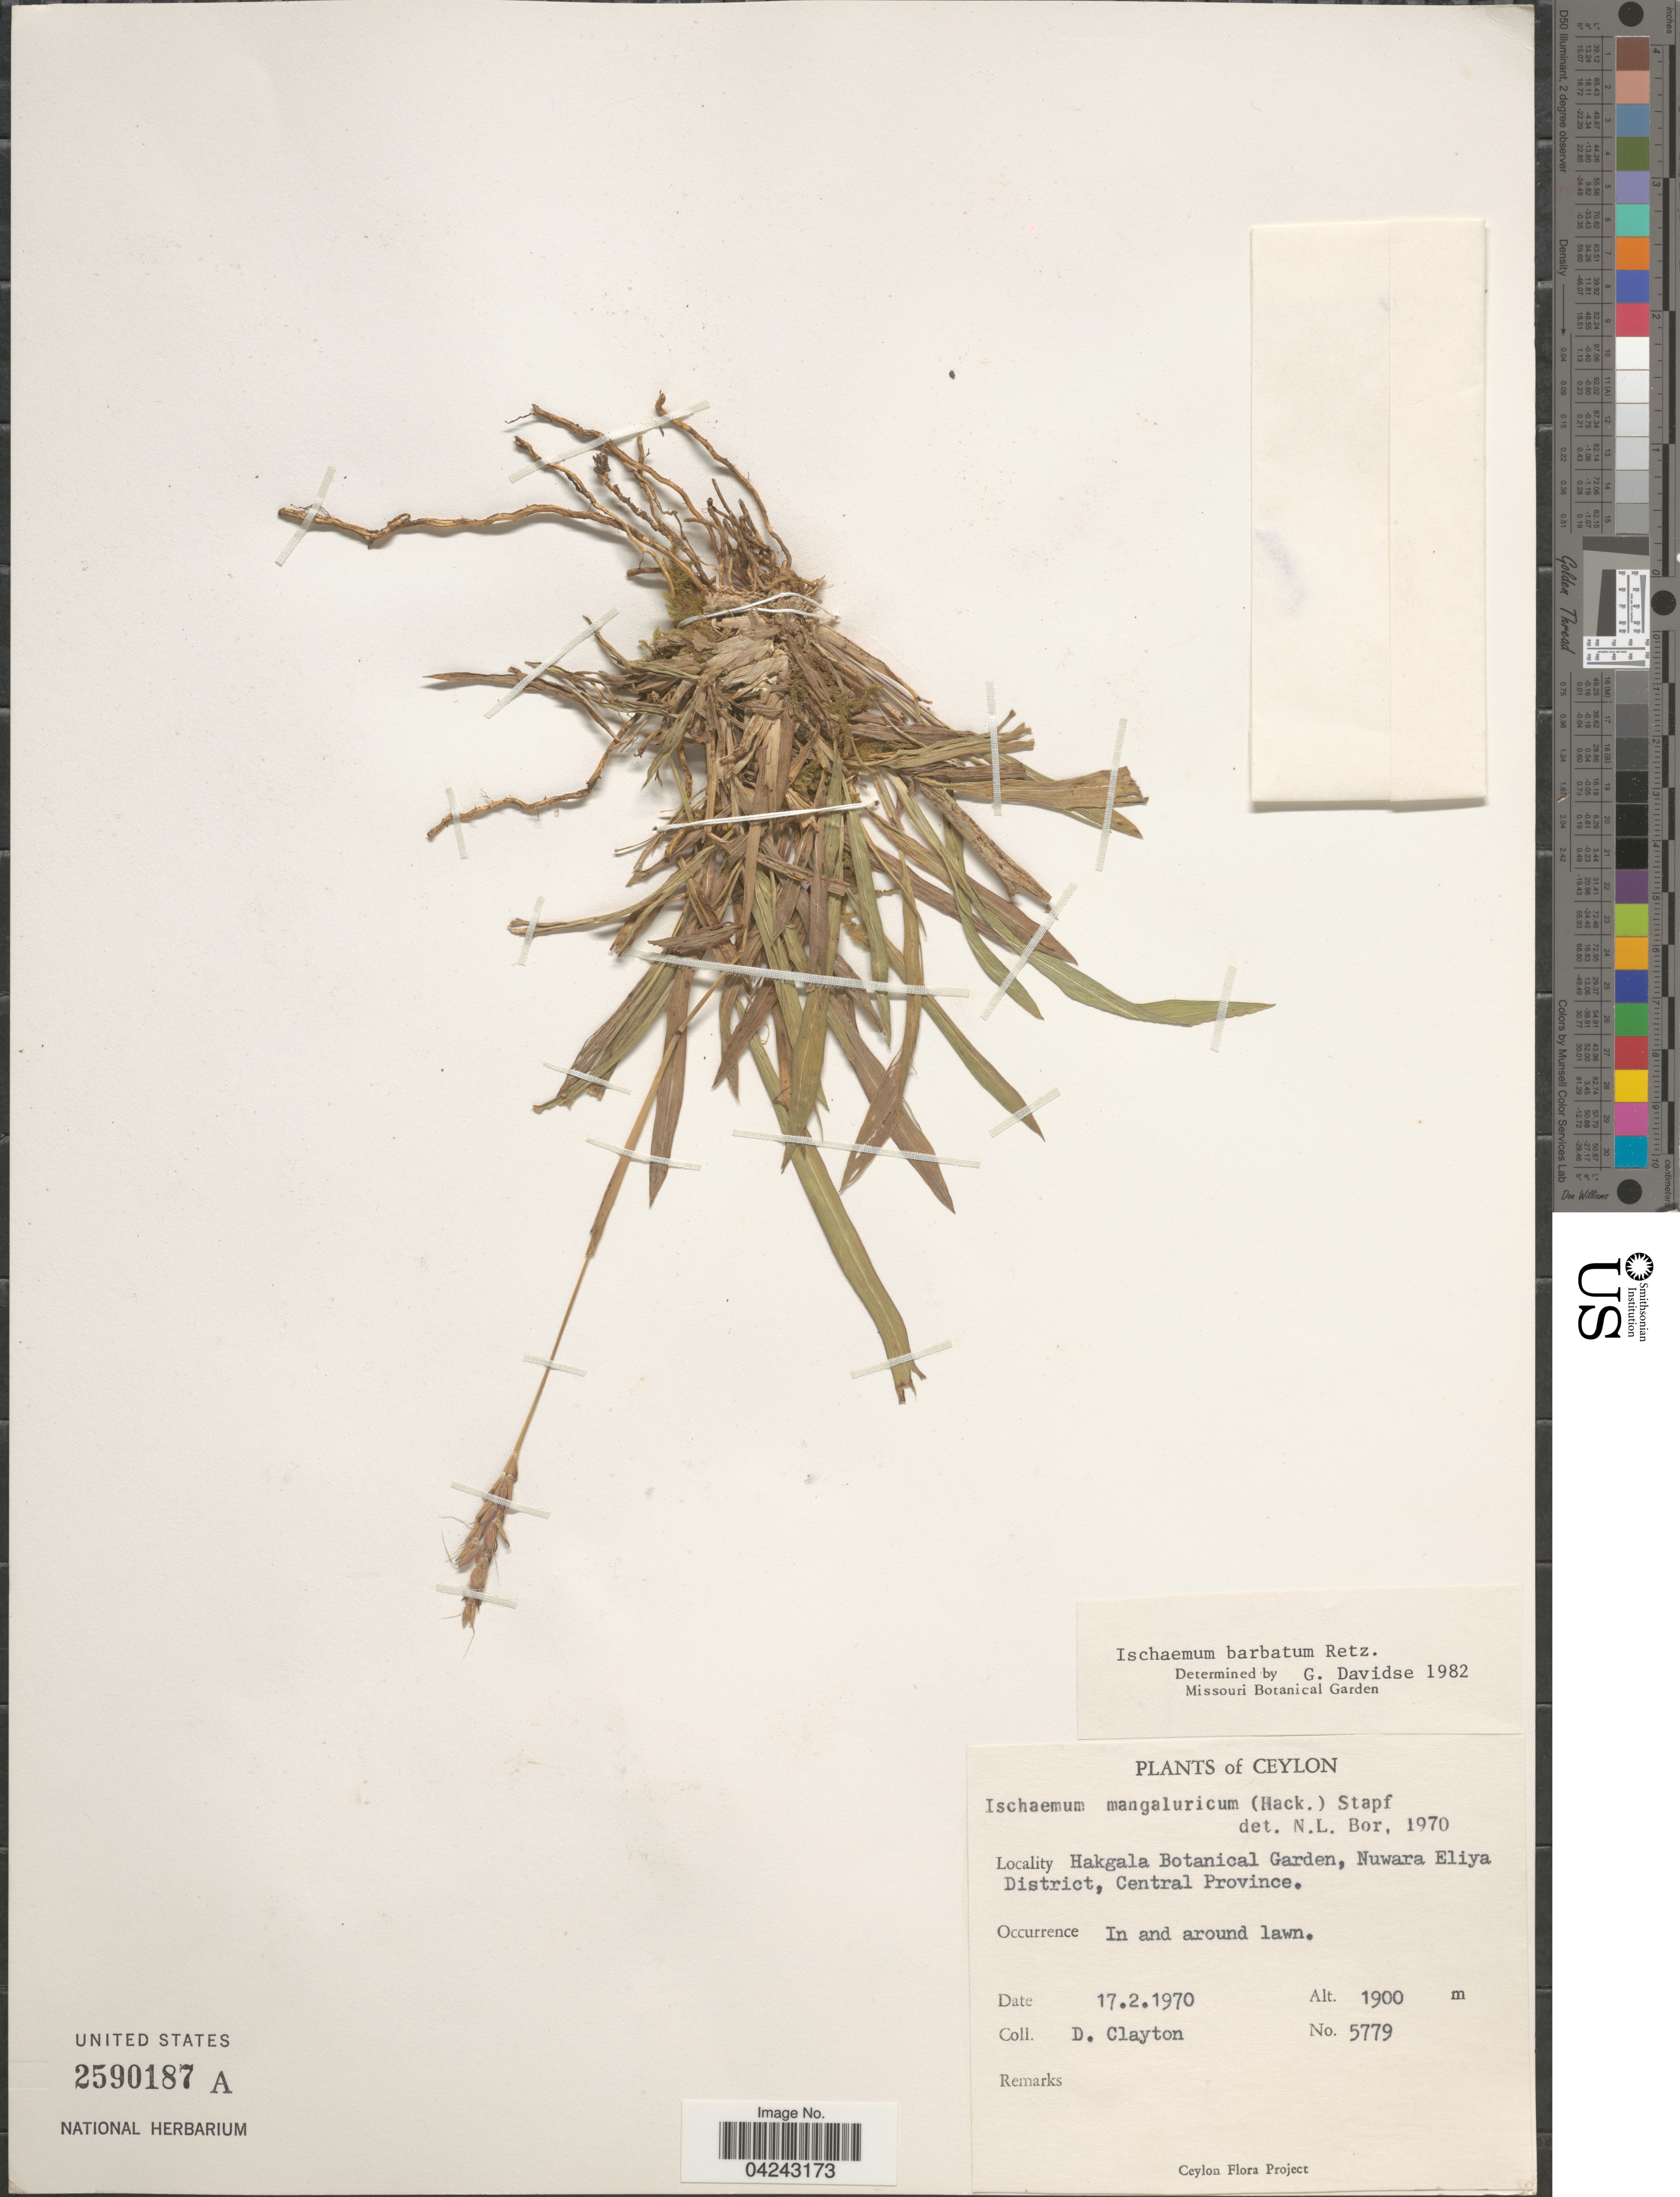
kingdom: Plantae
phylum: Tracheophyta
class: Liliopsida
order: Poales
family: Poaceae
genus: Ischaemum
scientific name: Ischaemum barbatum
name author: Blume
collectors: D. Clayton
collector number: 5779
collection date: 1970-02-17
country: Sri Lanka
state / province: Central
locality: Ceylon. Hakgala Botanical Garden, Nuwara Eliya District.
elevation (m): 1900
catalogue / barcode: US 2590187A